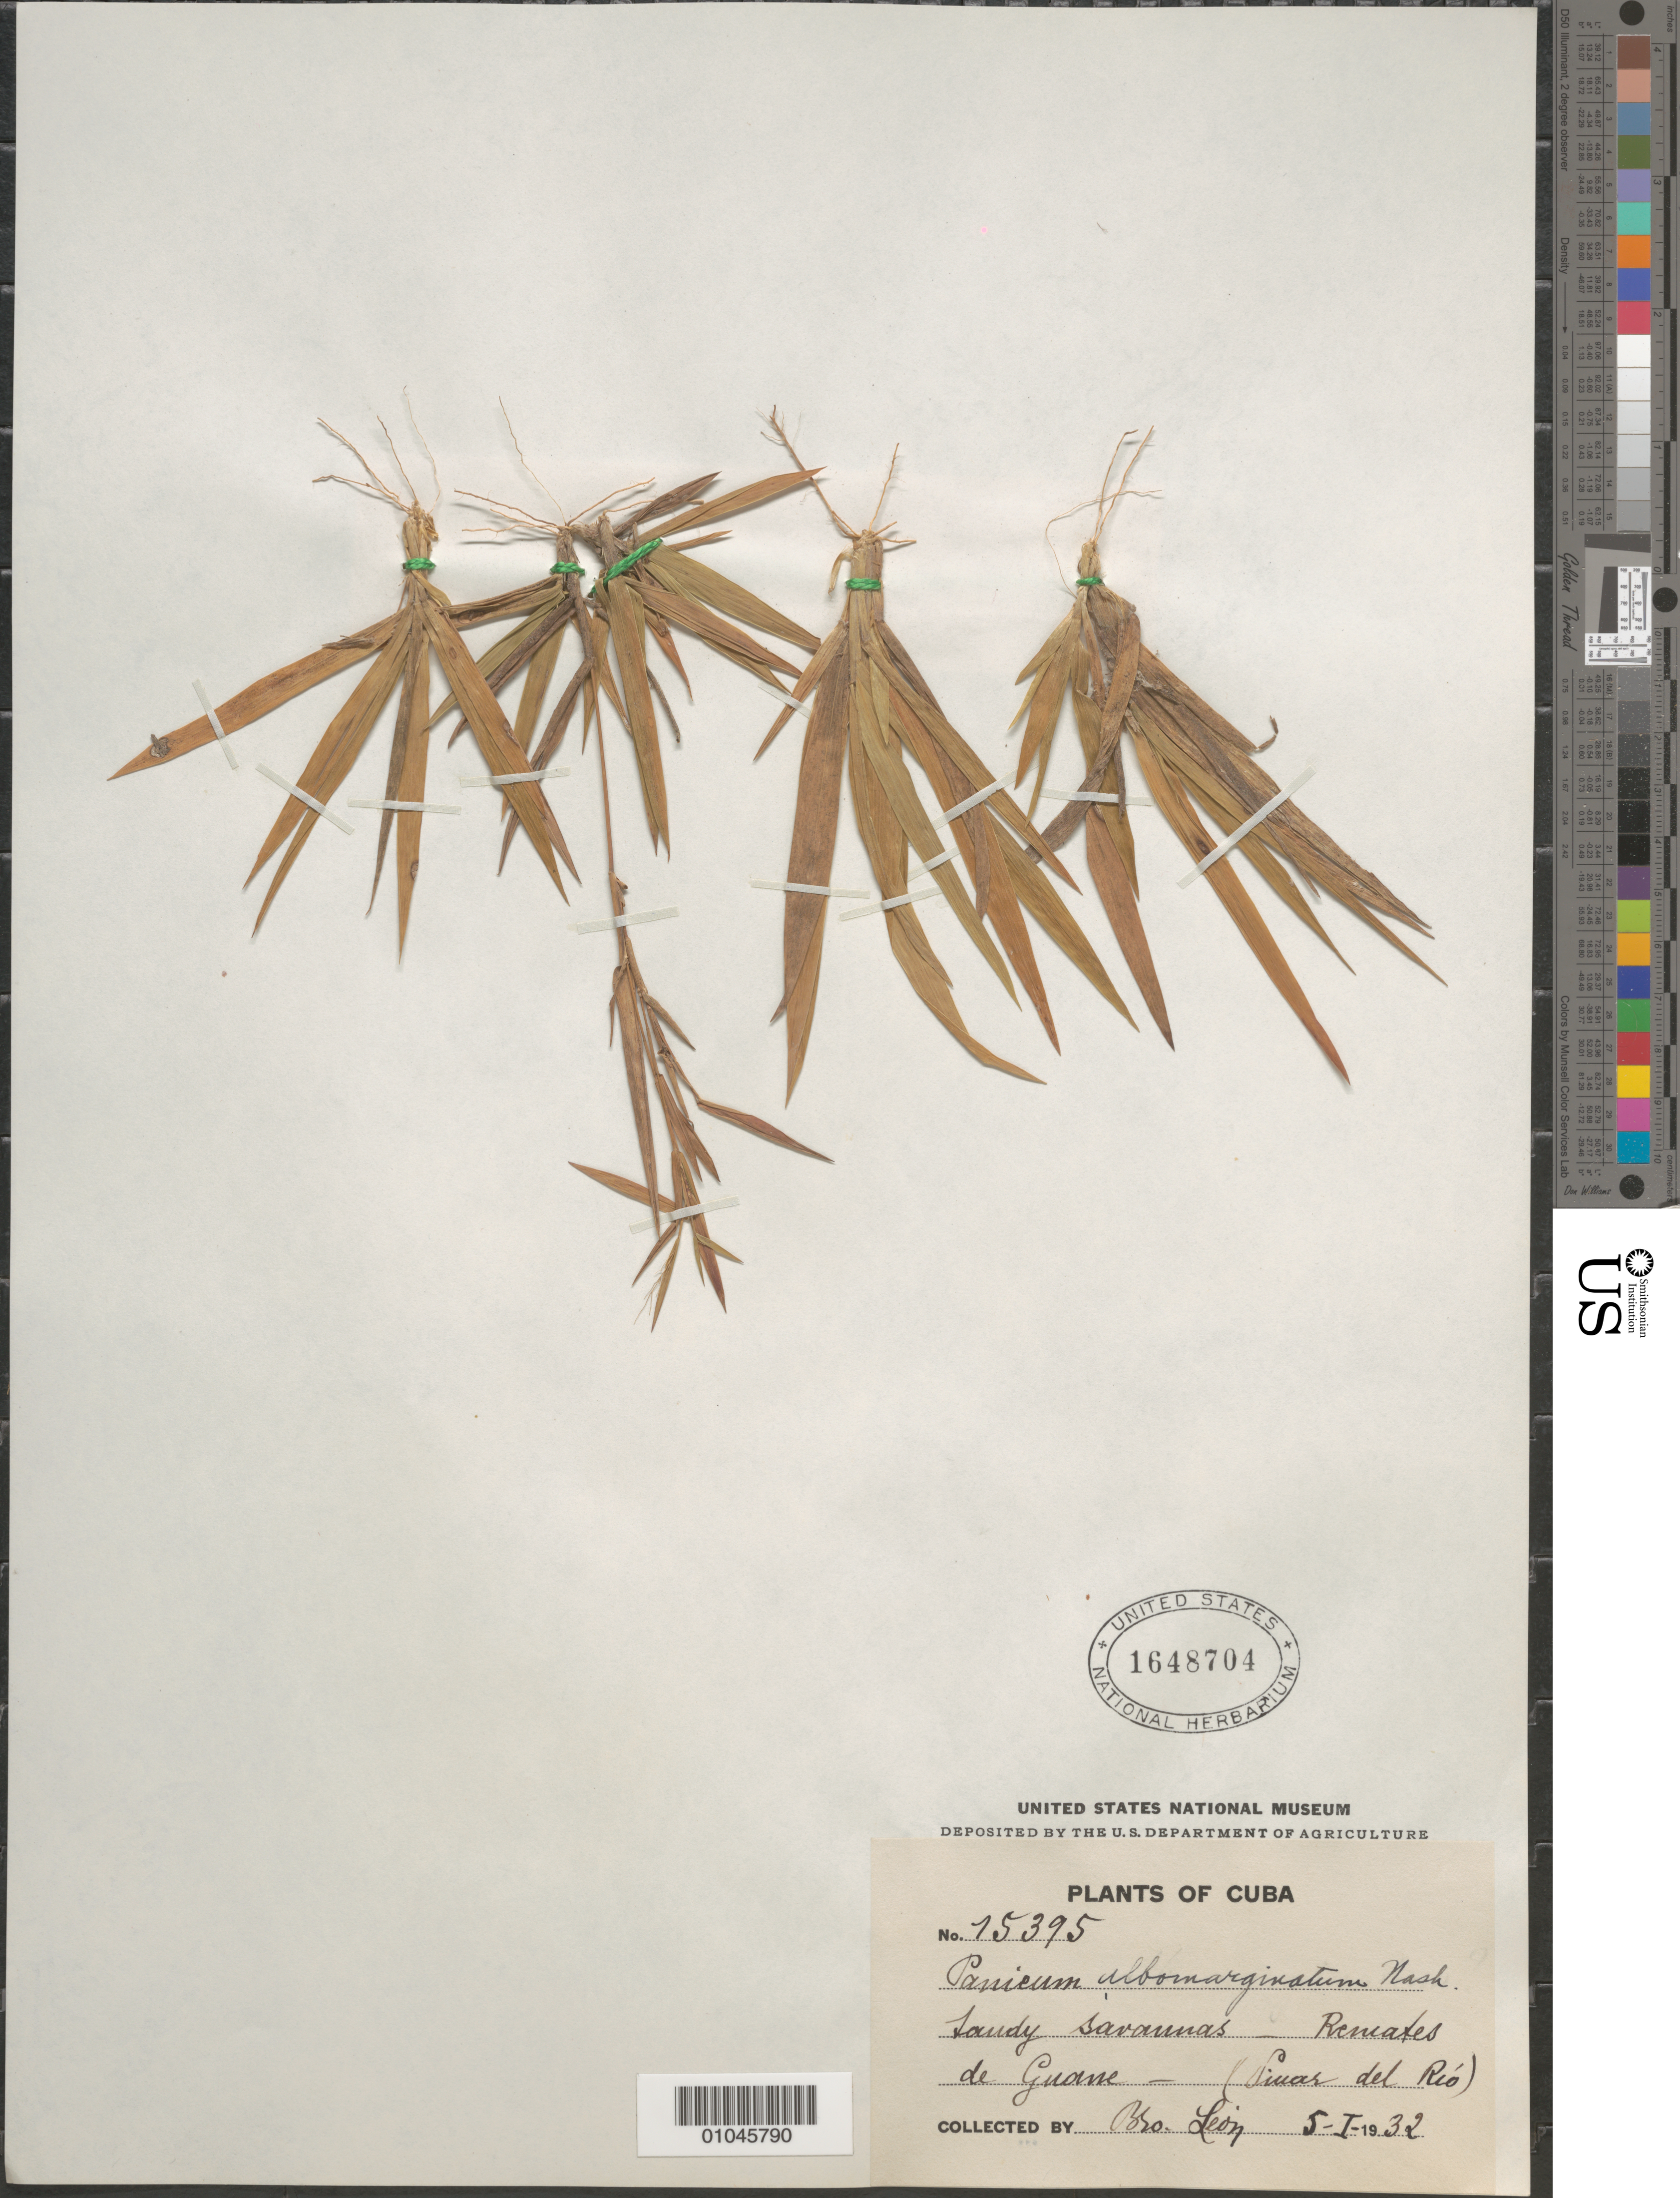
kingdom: Plantae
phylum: Tracheophyta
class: Liliopsida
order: Poales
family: Poaceae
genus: Panicum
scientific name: Panicum albemarlense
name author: Ashe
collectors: Bro. León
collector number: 15395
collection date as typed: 05 Jan 1932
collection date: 1932-01-05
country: Cuba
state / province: Pinar del Rio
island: Cuba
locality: savannahs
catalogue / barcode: US 1648704